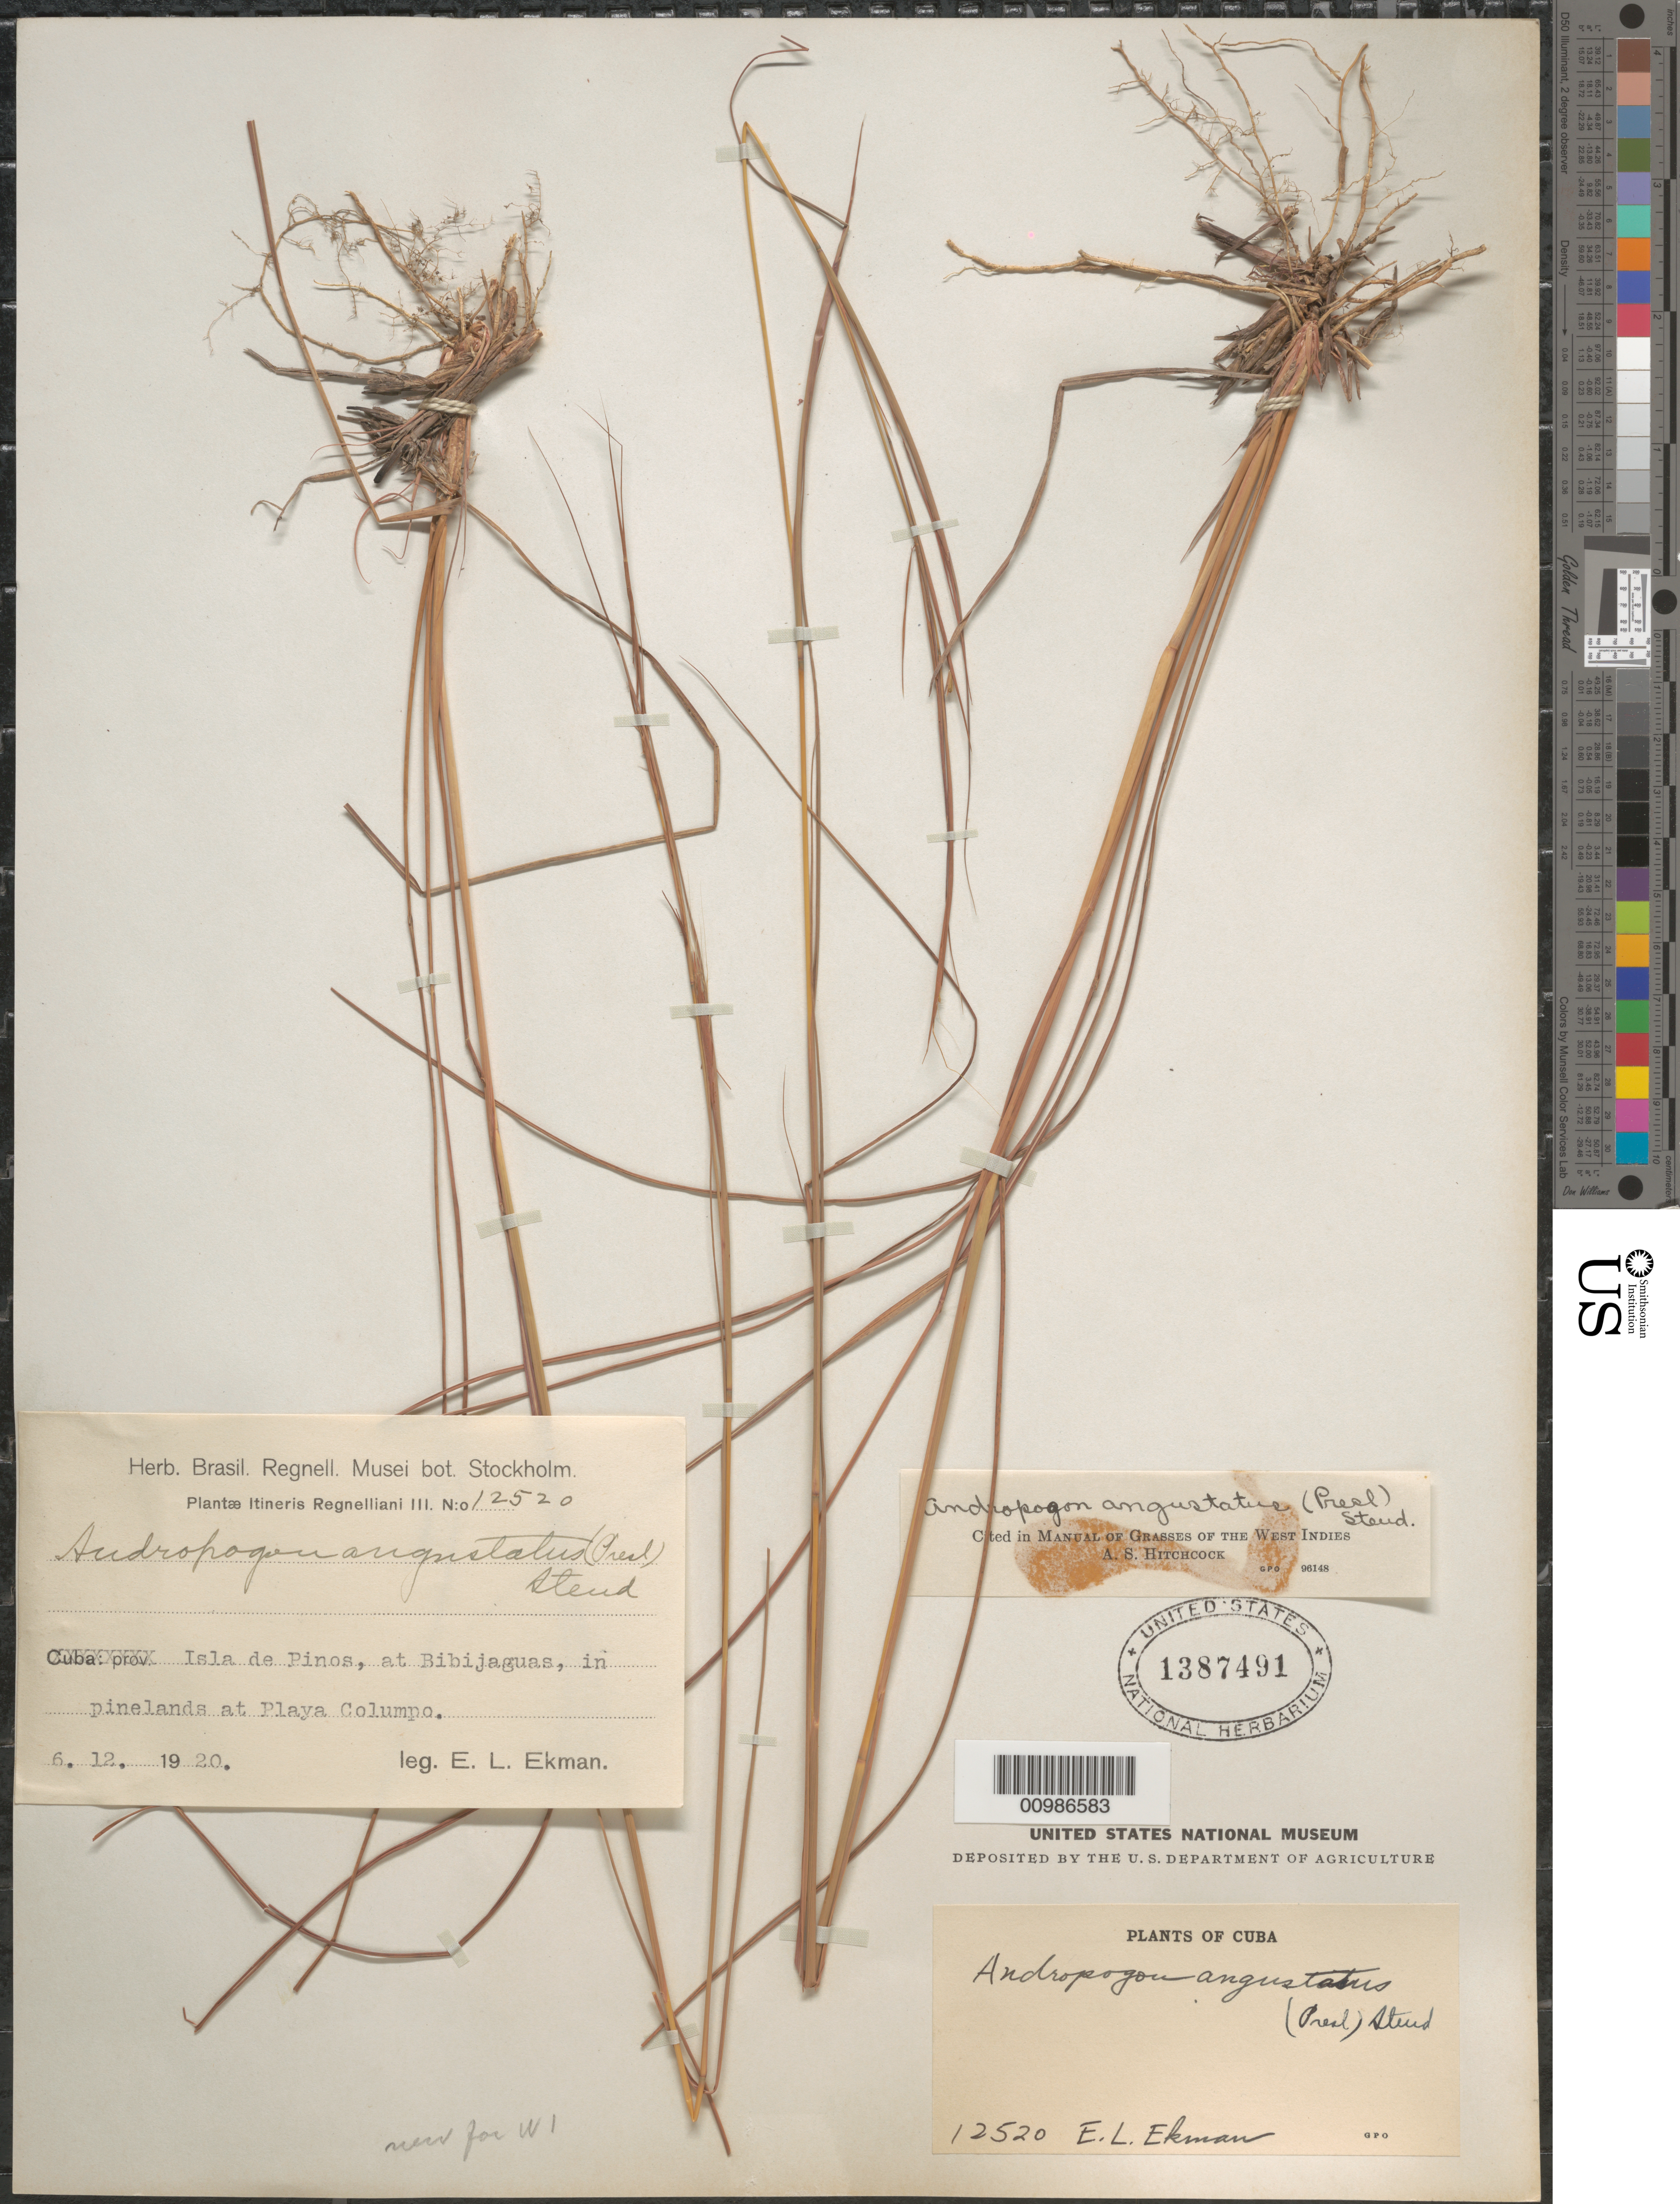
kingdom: Plantae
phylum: Tracheophyta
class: Liliopsida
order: Poales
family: Poaceae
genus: Andropogon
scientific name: Andropogon angustatus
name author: (J. Presl) Steud.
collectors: E. L. Ekman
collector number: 12520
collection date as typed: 12 Jun 1920 or 06 Dec 1920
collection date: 1920-06-12 or 1920-12-06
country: Cuba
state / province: Isla de la Juventud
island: Isla de la Juventud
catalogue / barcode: US 1387491